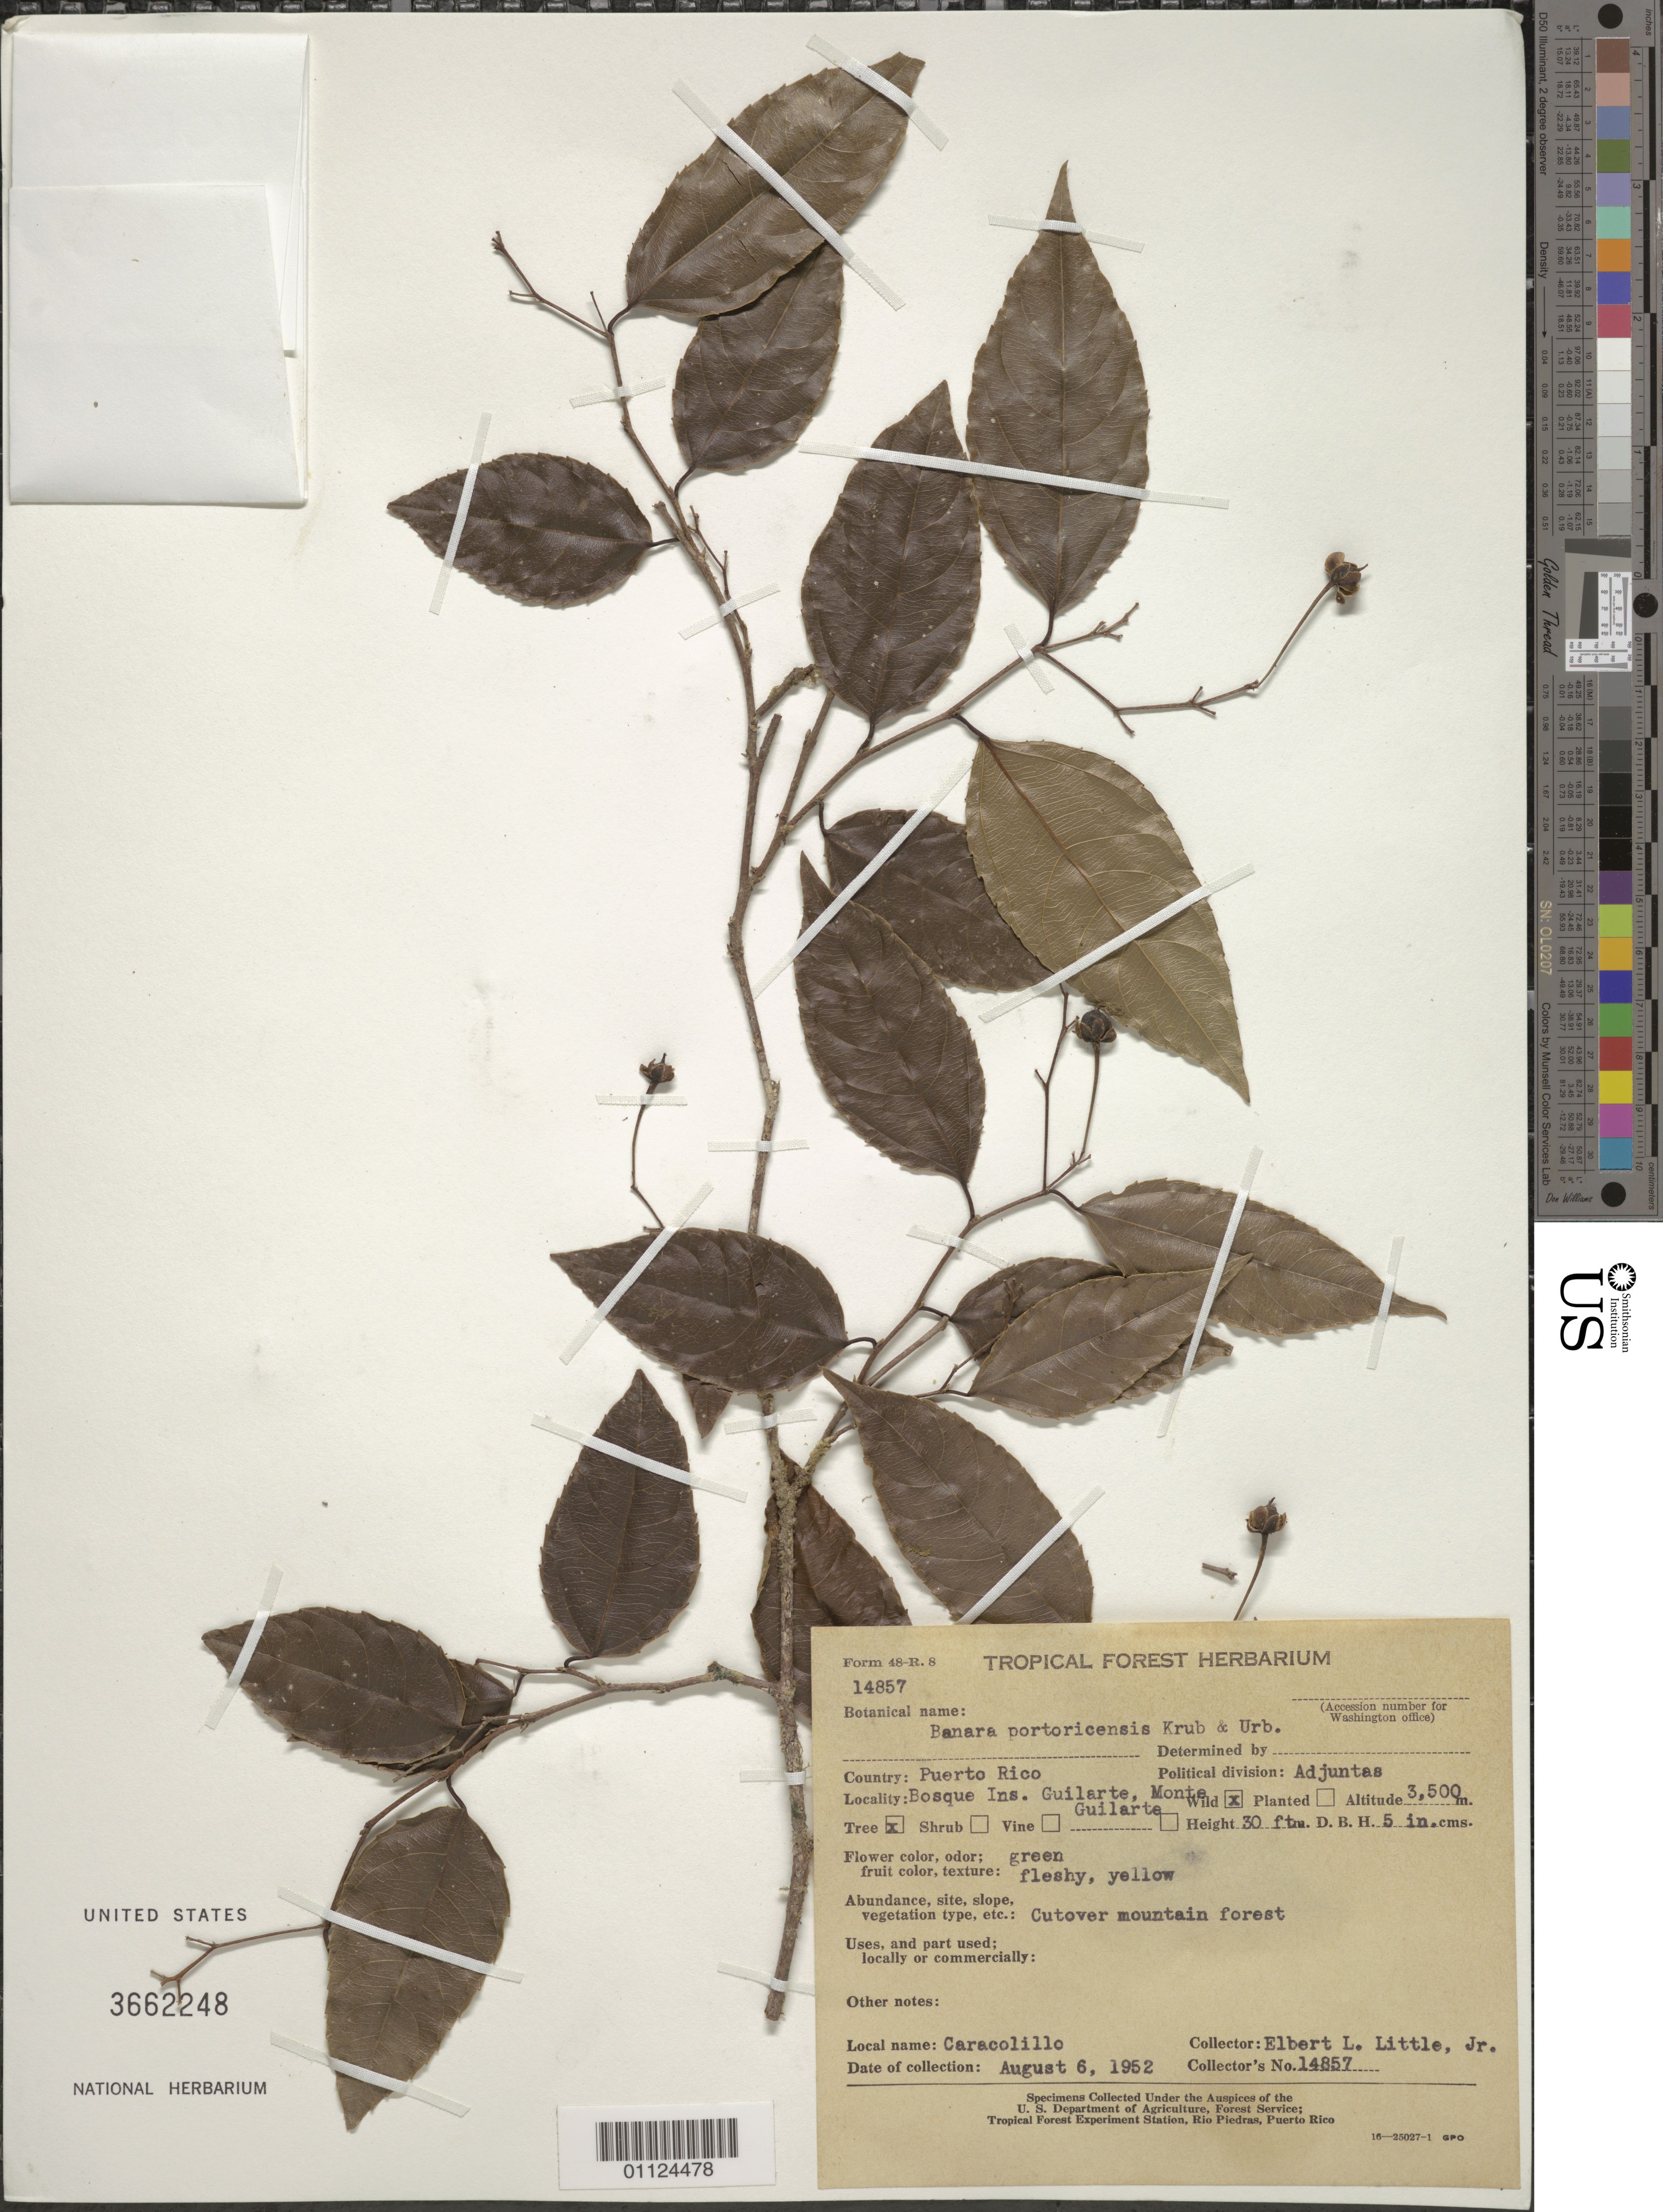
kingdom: Plantae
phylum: Tracheophyta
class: Magnoliopsida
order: Malpighiales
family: Salicaceae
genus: Banara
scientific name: Banara portoricensis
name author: Krug & Urb.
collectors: E. L. Little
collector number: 14857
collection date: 1952-08-06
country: Puerto Rico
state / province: Adjuntas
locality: Bosque Ins. Guilarte, Monte Guilarte.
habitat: Cut-over mountain forest.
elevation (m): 1067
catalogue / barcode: US 3662248